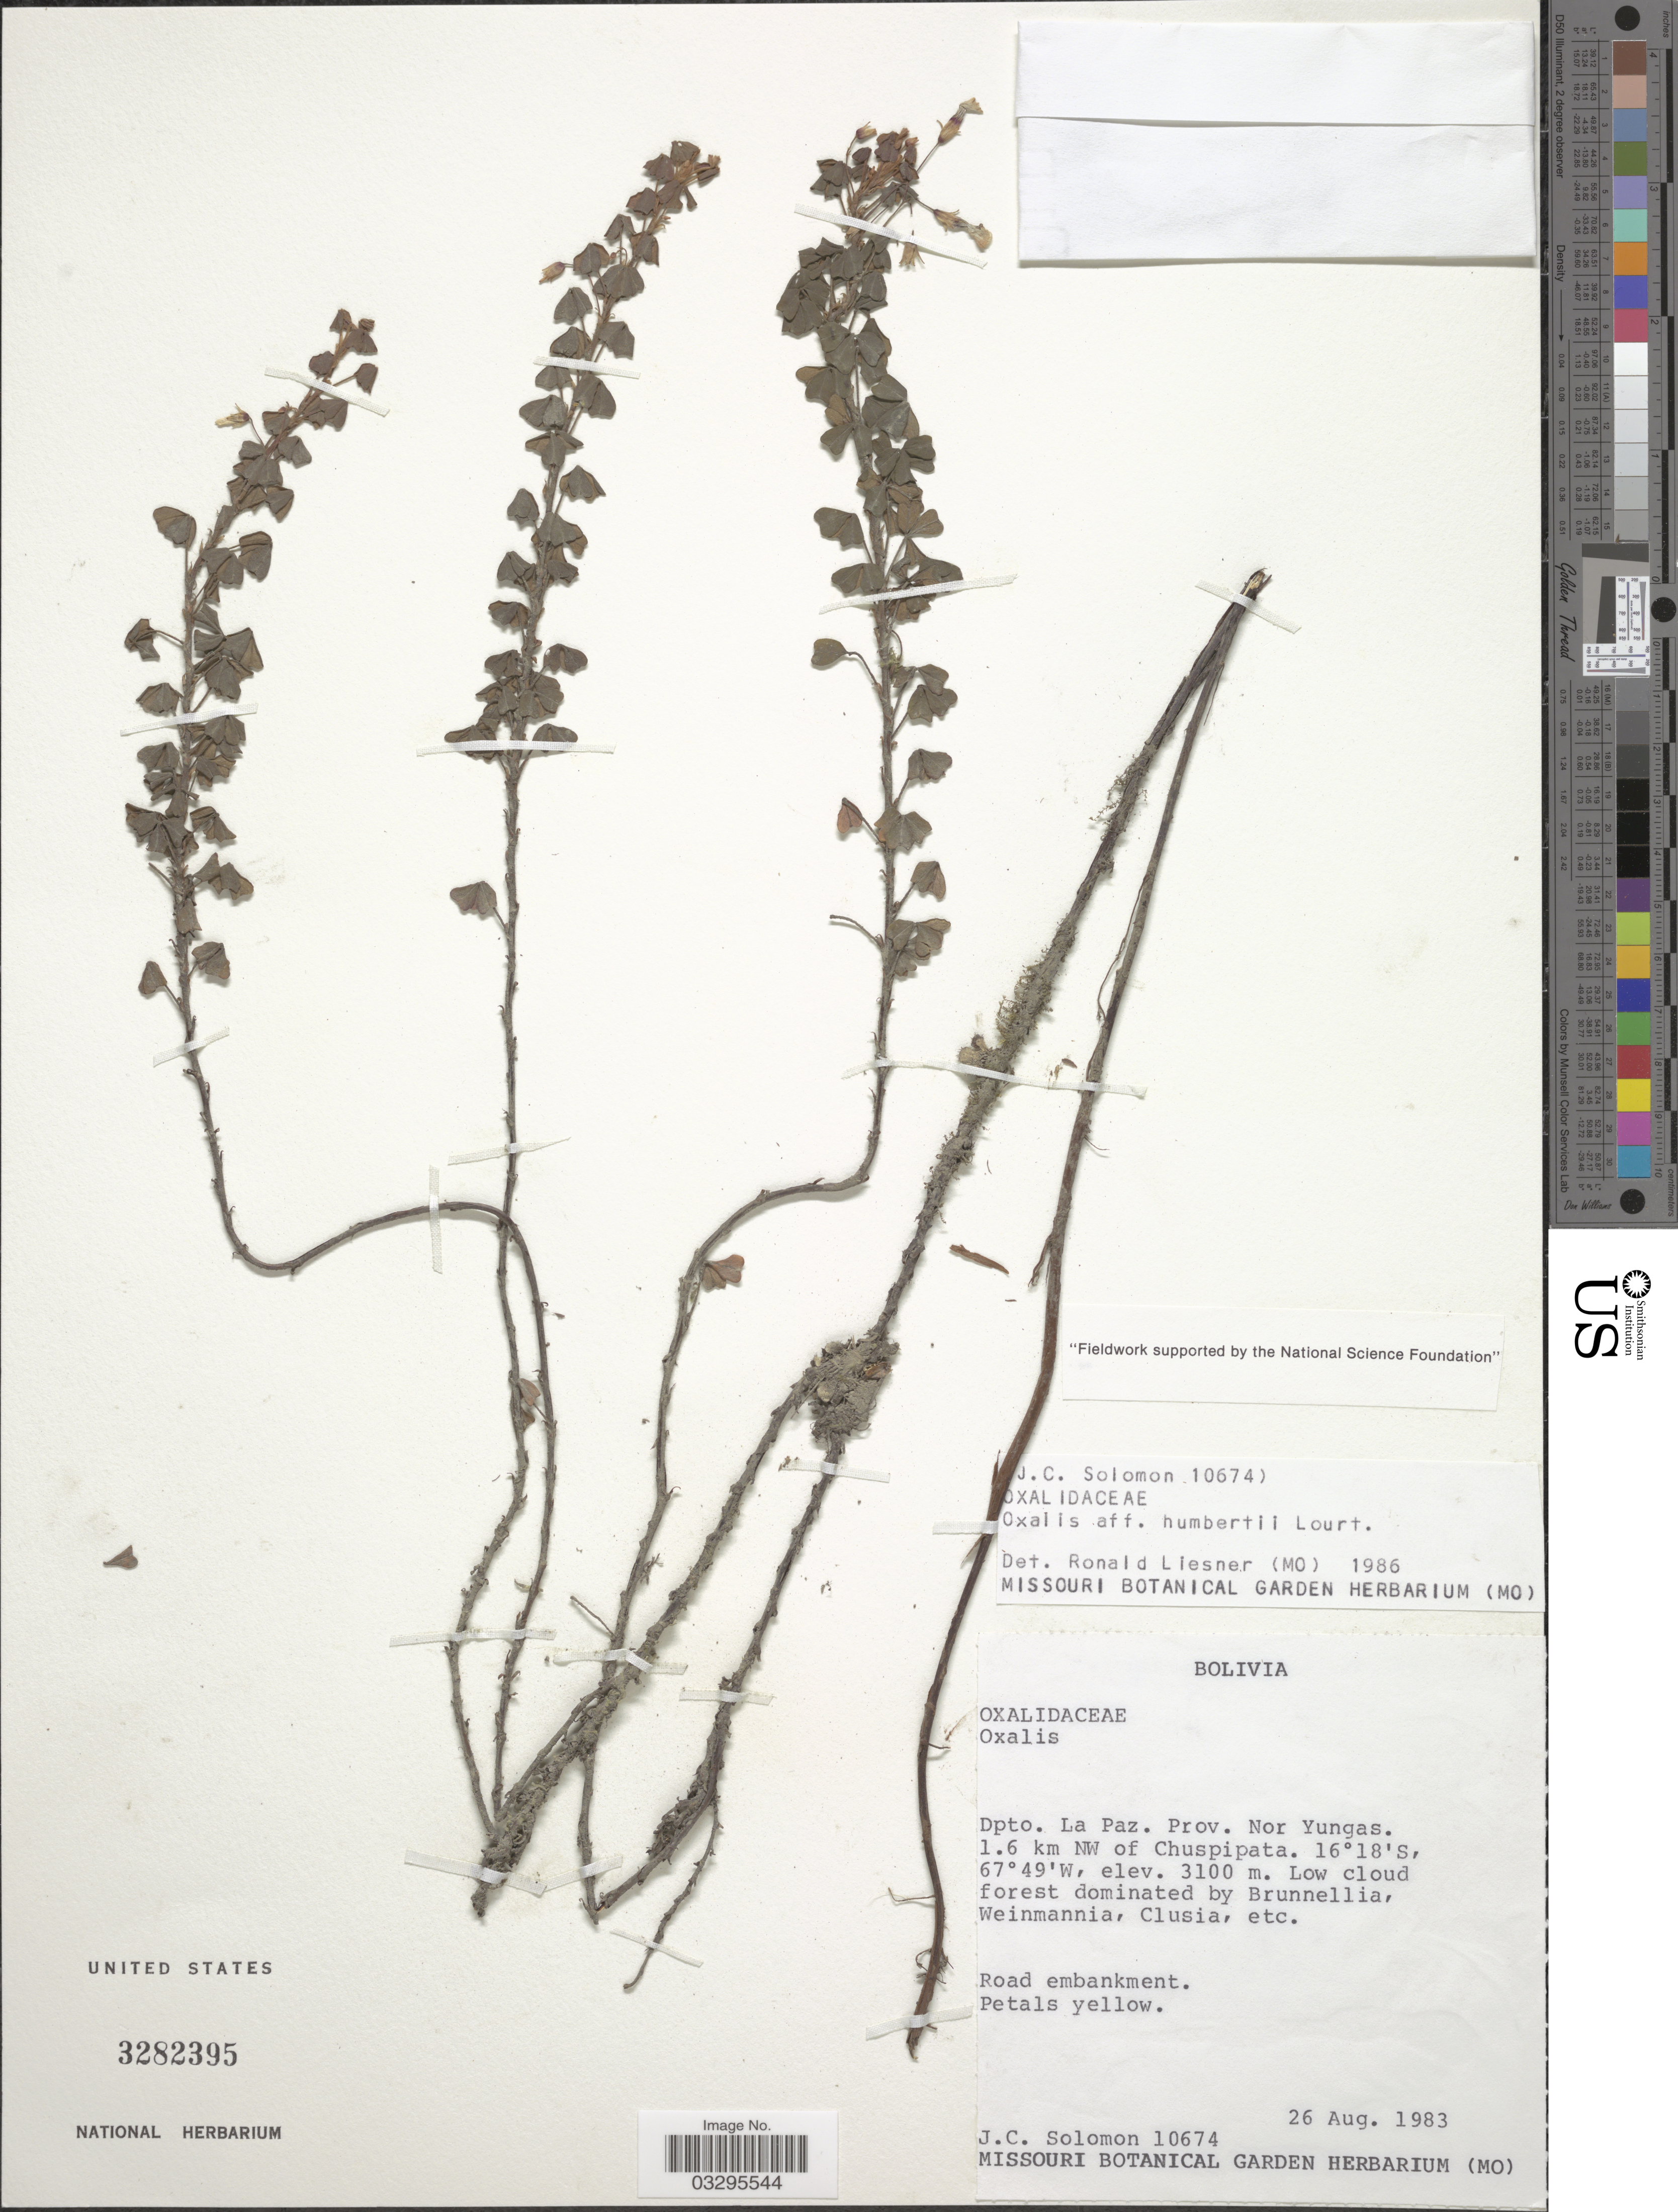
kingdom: Plantae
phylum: Tracheophyta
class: Magnoliopsida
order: Oxalidales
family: Oxalidaceae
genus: Oxalis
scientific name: Oxalis humbertii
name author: Lourteig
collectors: J. C. Solomon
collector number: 10674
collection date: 1983-08-26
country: Bolivia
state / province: La Paz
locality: Dpto. La Paz. Prov. Nor Yungas. 1.6 km NW of Chuspipata.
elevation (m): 3100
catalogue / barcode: US 3282395